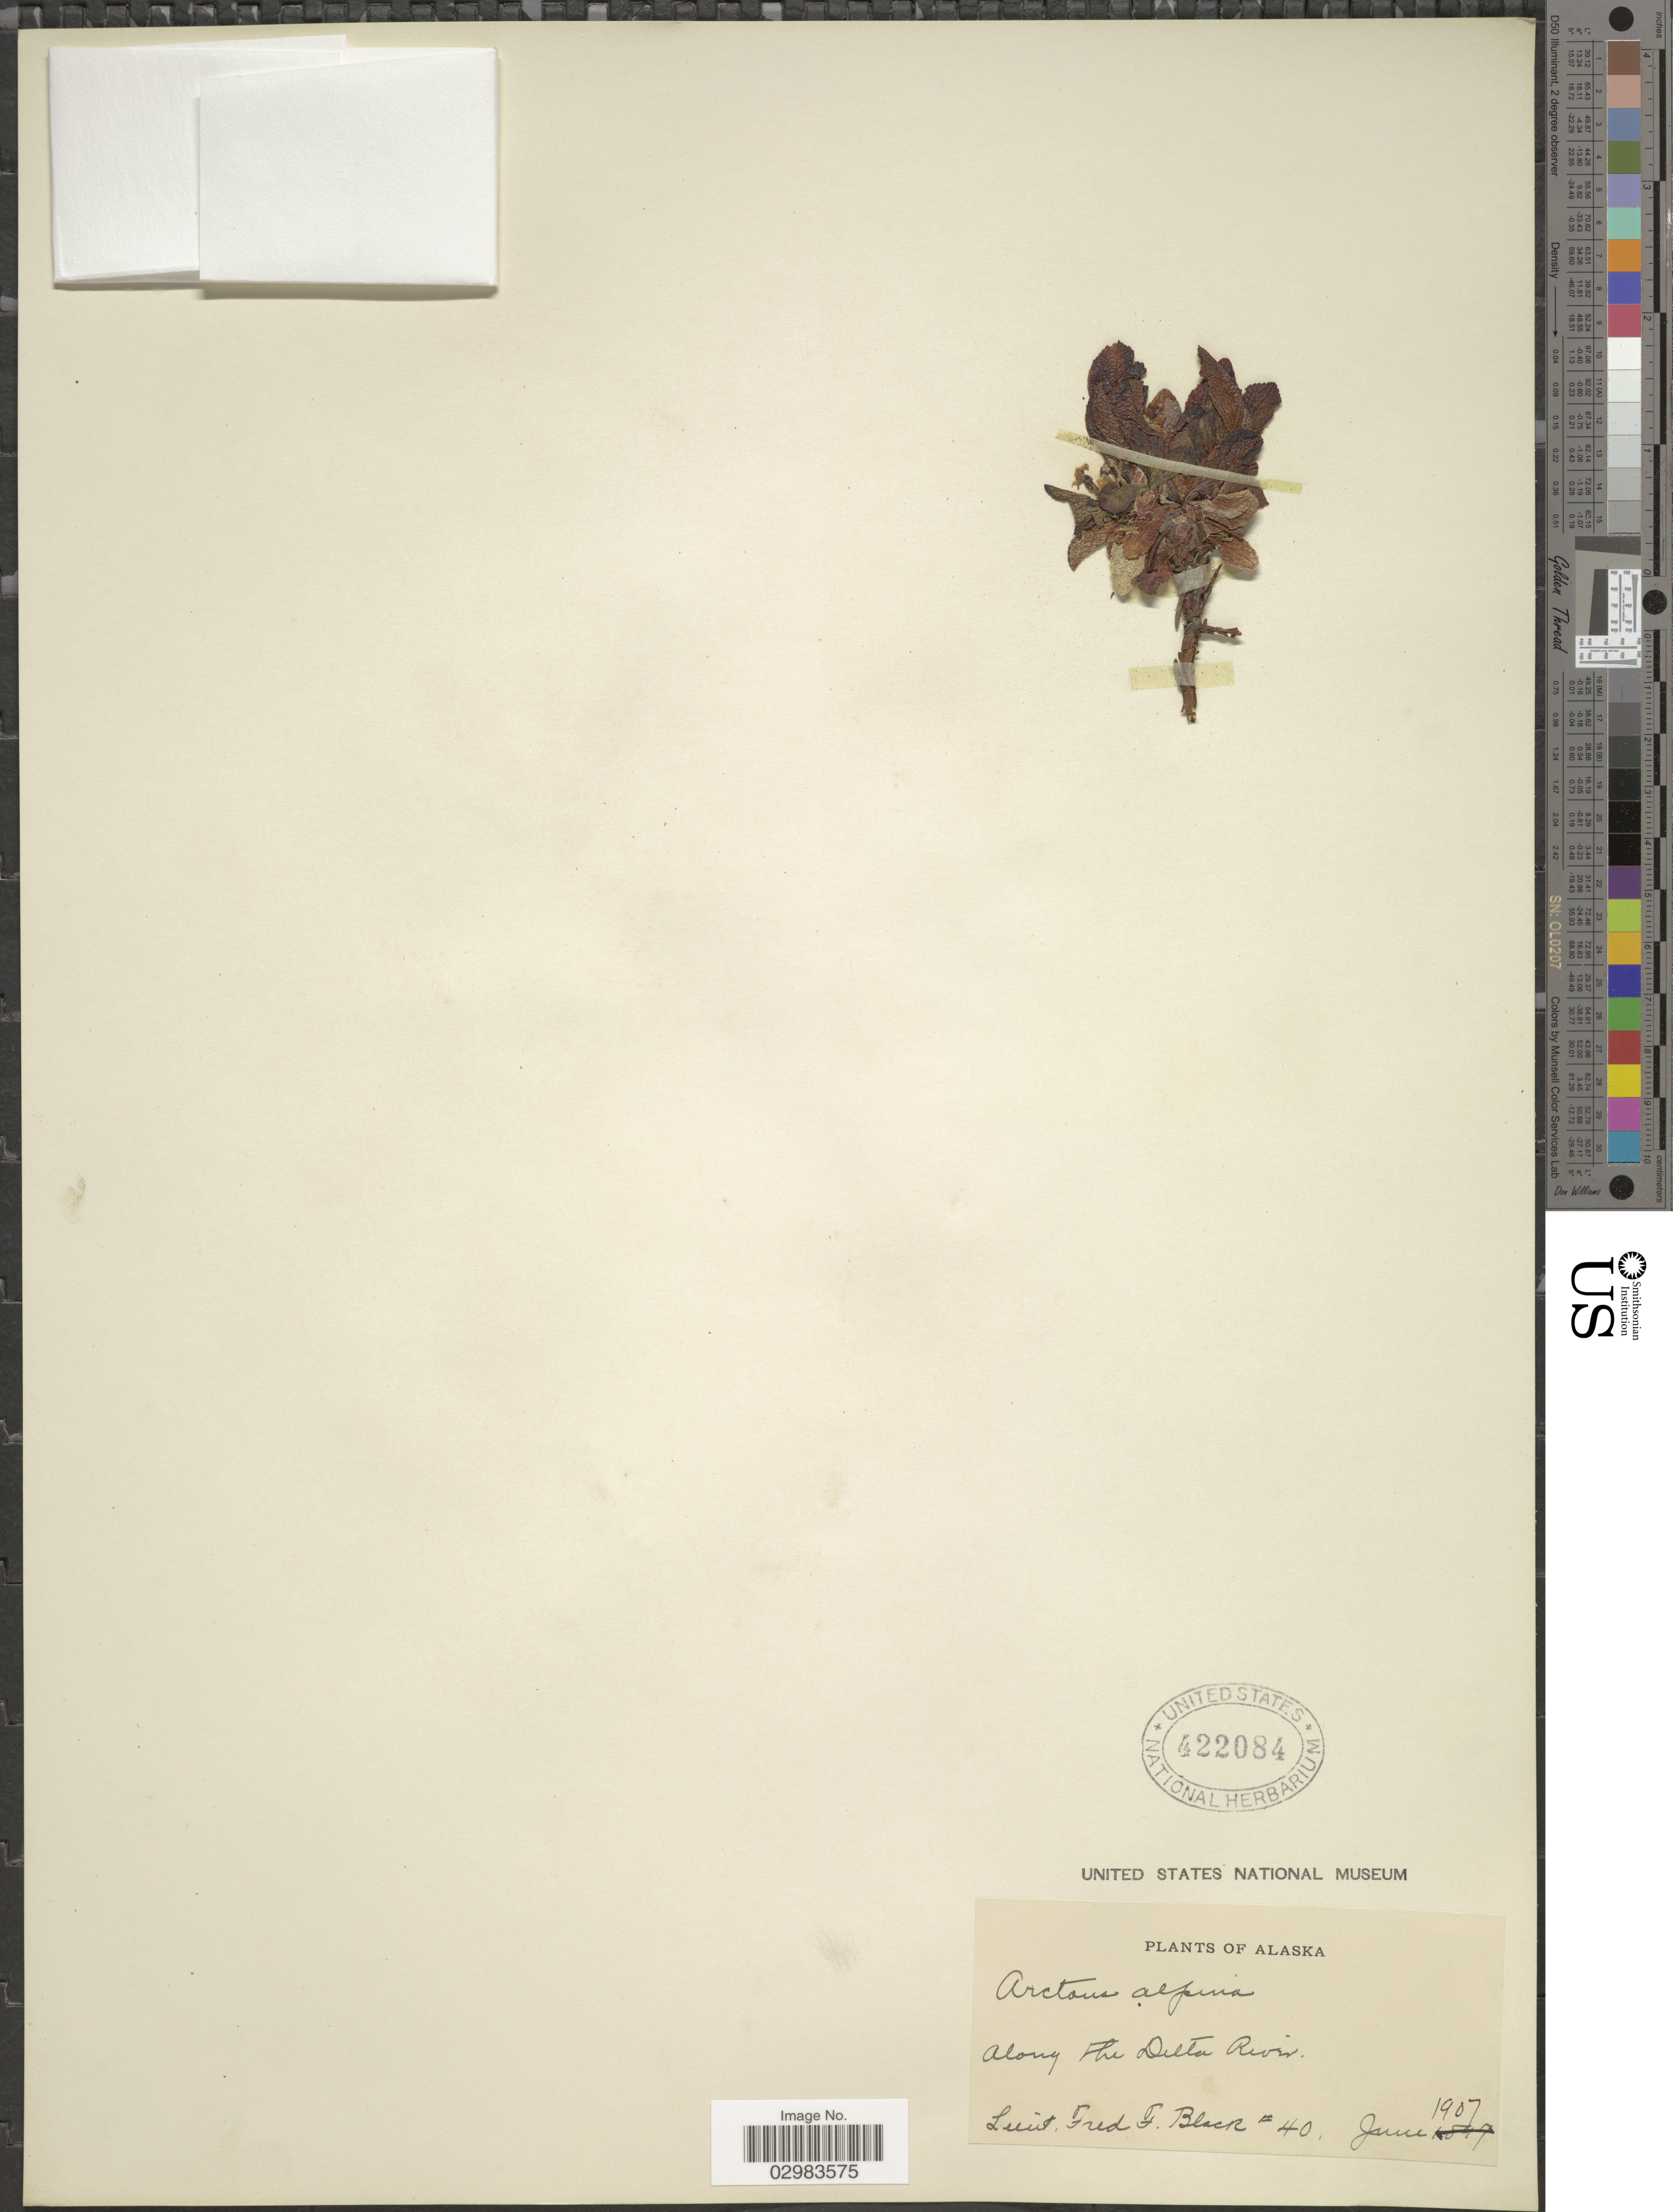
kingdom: Plantae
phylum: Tracheophyta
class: Magnoliopsida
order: Ericales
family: Ericaceae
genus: Arctostaphylos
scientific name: Arctostaphylos alpina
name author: (L.) Spreng.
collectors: F. Black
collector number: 40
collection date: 1907-06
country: United States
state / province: Alaska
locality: Along The Delta River.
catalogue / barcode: US 422084